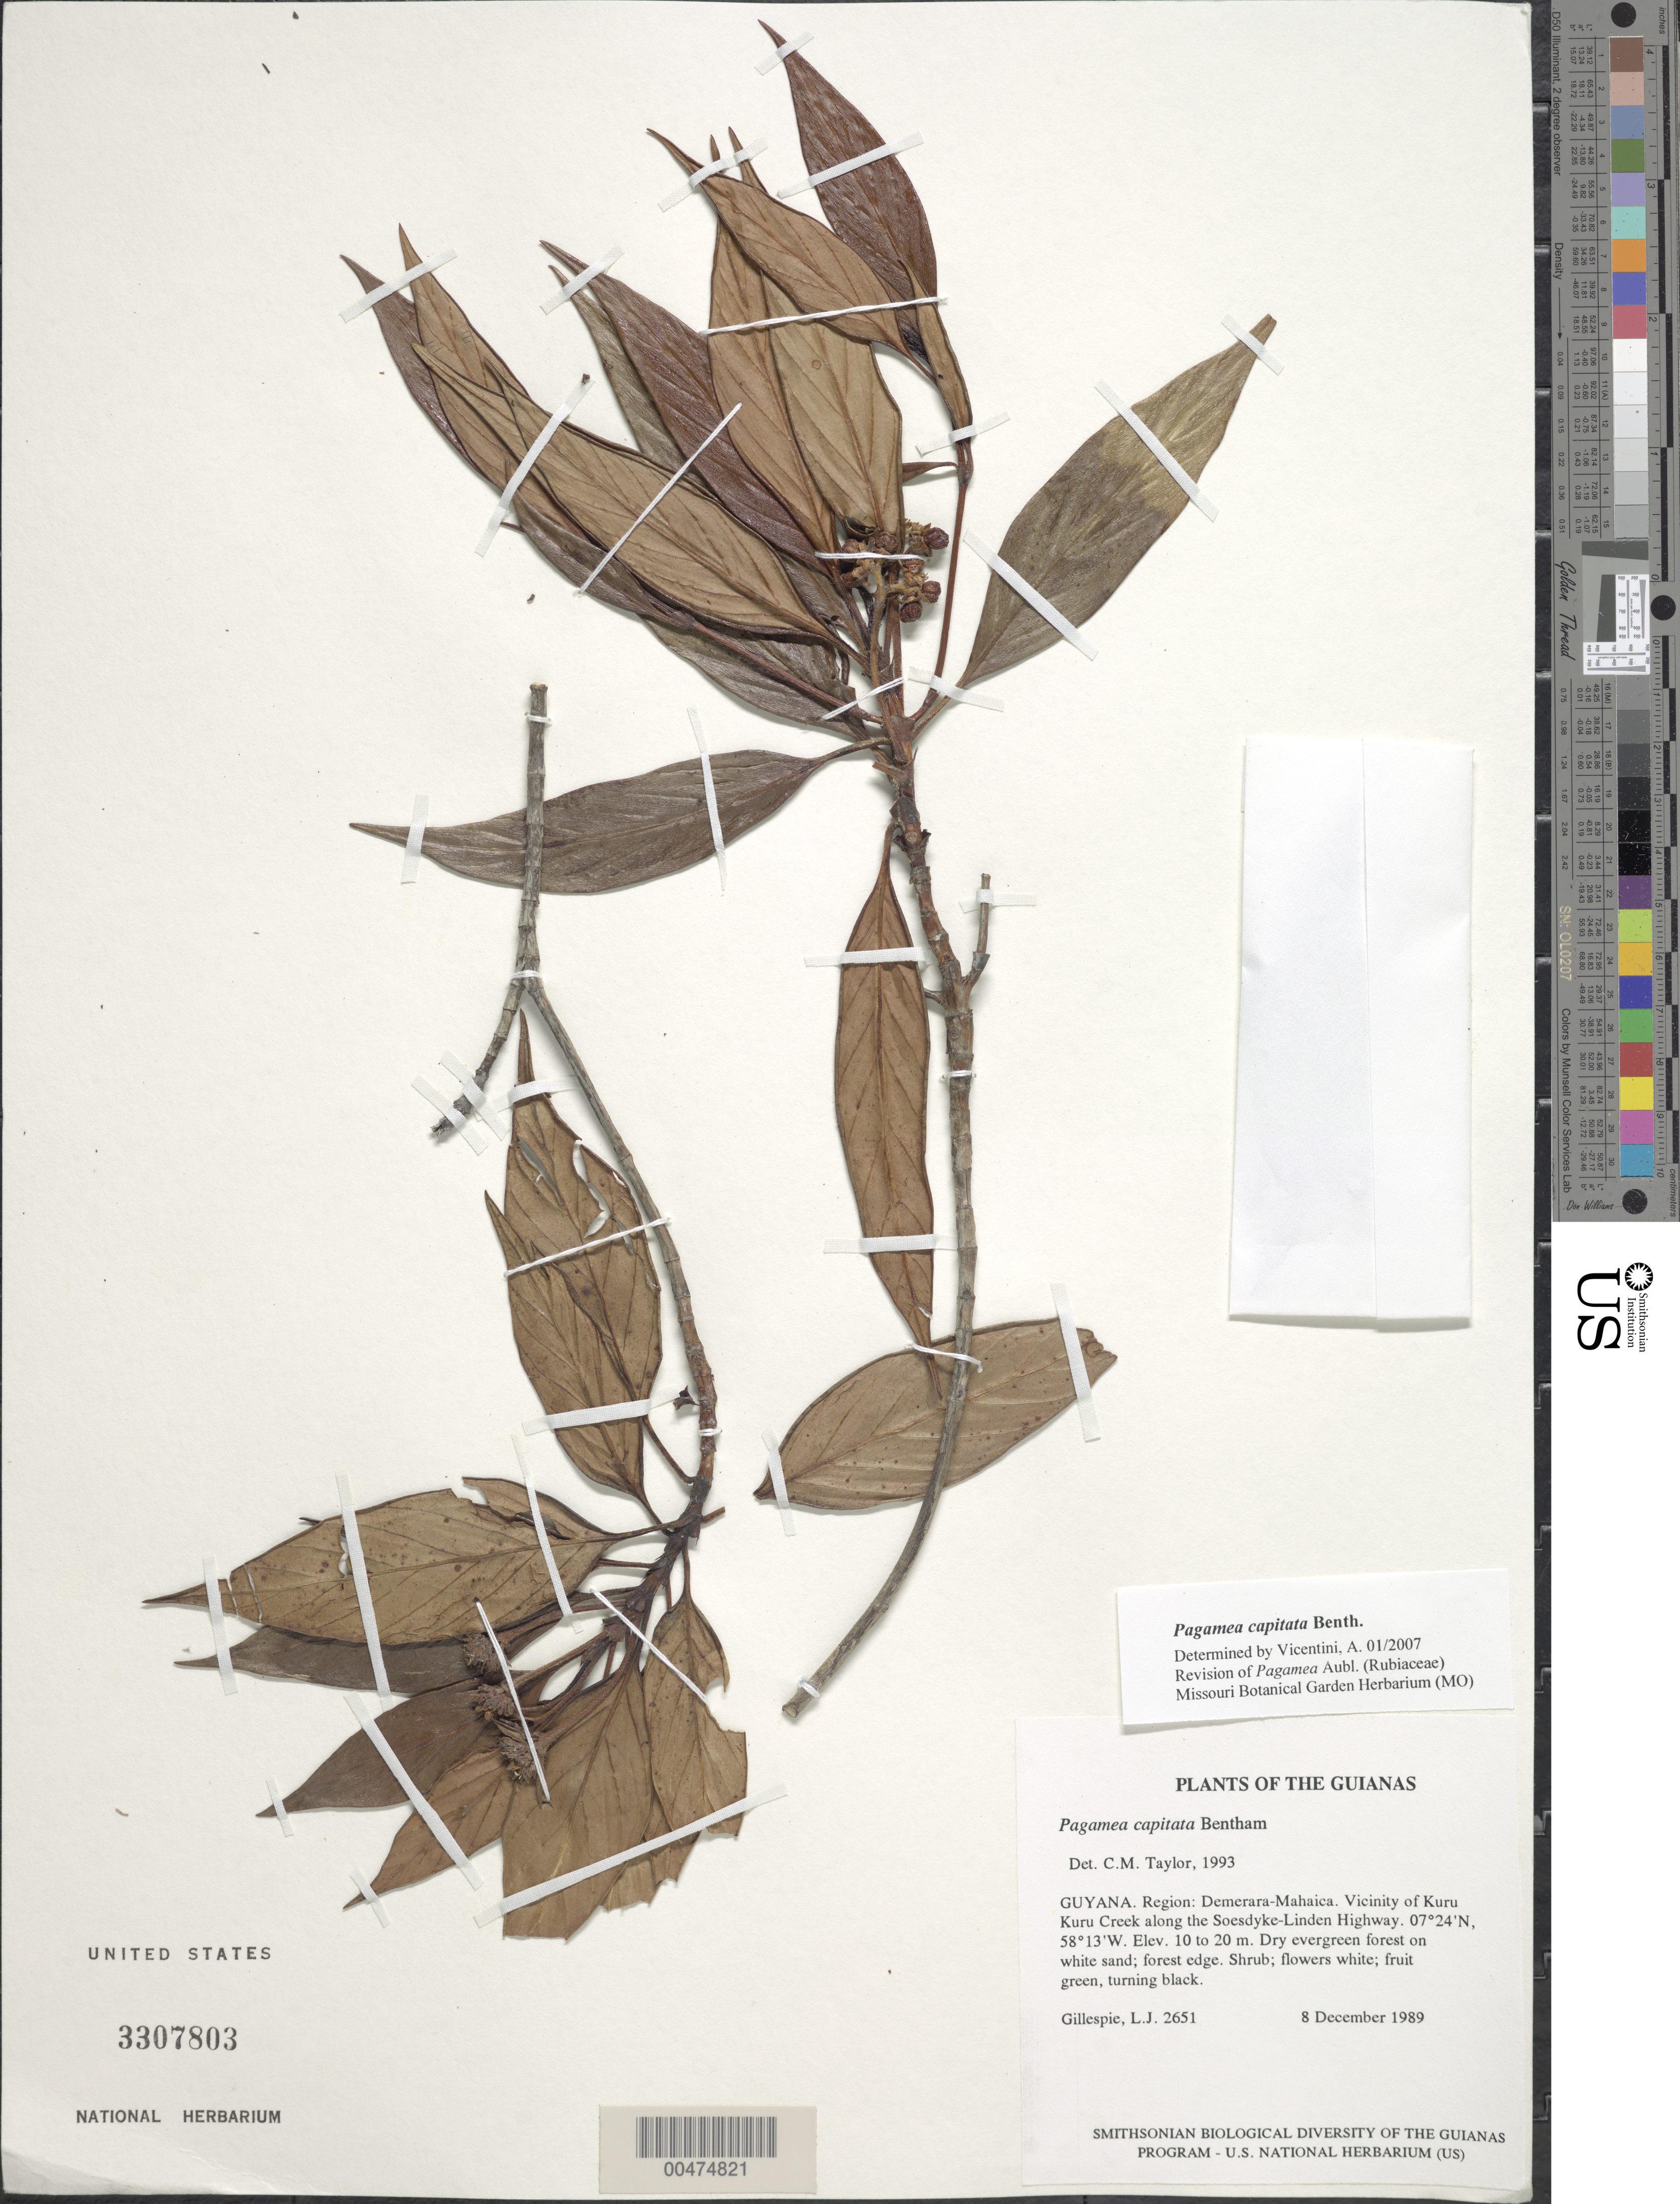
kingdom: Plantae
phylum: Tracheophyta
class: Magnoliopsida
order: Gentianales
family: Rubiaceae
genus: Pagamea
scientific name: Pagamea capitata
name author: Benth.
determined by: Taylor, Charlotte M.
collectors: L. J. Gillespie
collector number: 2651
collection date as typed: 8 December 1989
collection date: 1989-12-08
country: Guyana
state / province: Demerara-Mahaica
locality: Vicinity of Kuru Kuru Creek along the Soesdyke-Linden Highway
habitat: Dry evergreen forest on white sand; forest edge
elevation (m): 10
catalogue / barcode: US 3307803